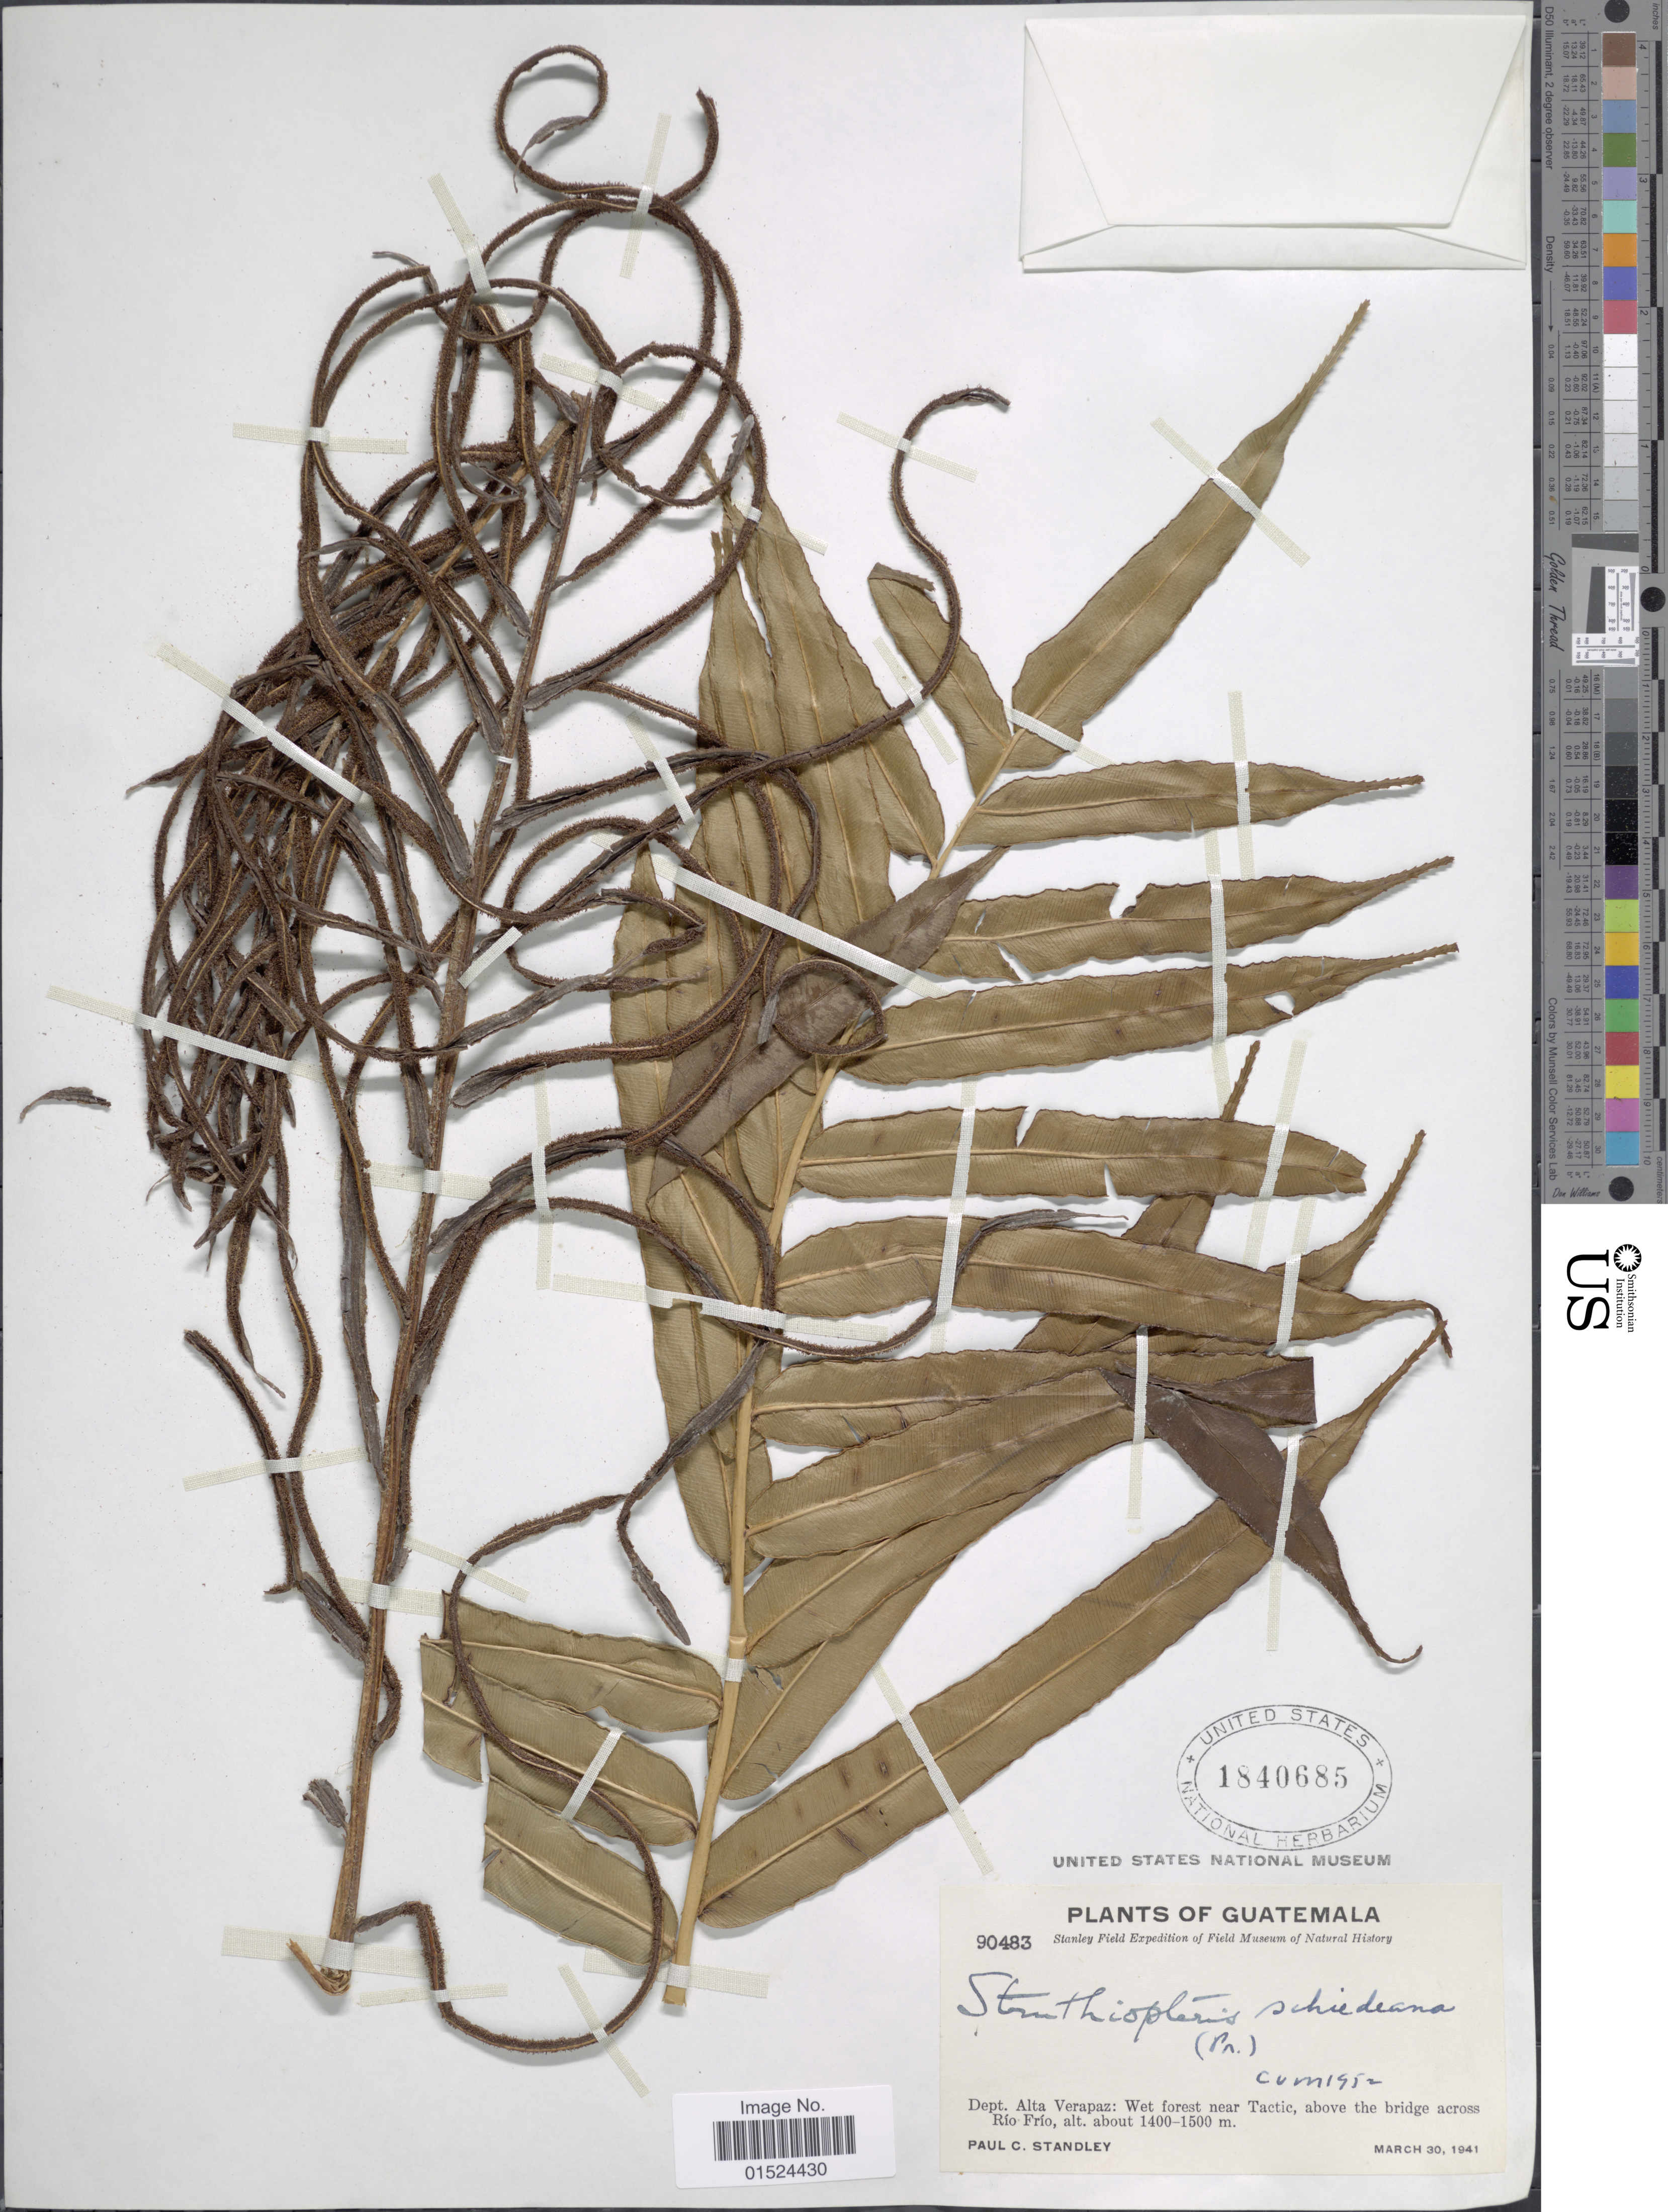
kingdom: Plantae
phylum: Tracheophyta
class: Polypodiopsida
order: Polypodiales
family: Blechnaceae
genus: Blechnum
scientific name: Blechnum schiedeanum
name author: (Schltdl. ex C. Presl) Hieron.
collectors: P. C. Standley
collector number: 90483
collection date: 1941-03-30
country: Guatemala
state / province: Alta Verapaz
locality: Wet forest near Tactic, above the bridge across Río Frío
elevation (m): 1400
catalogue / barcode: US 1840685